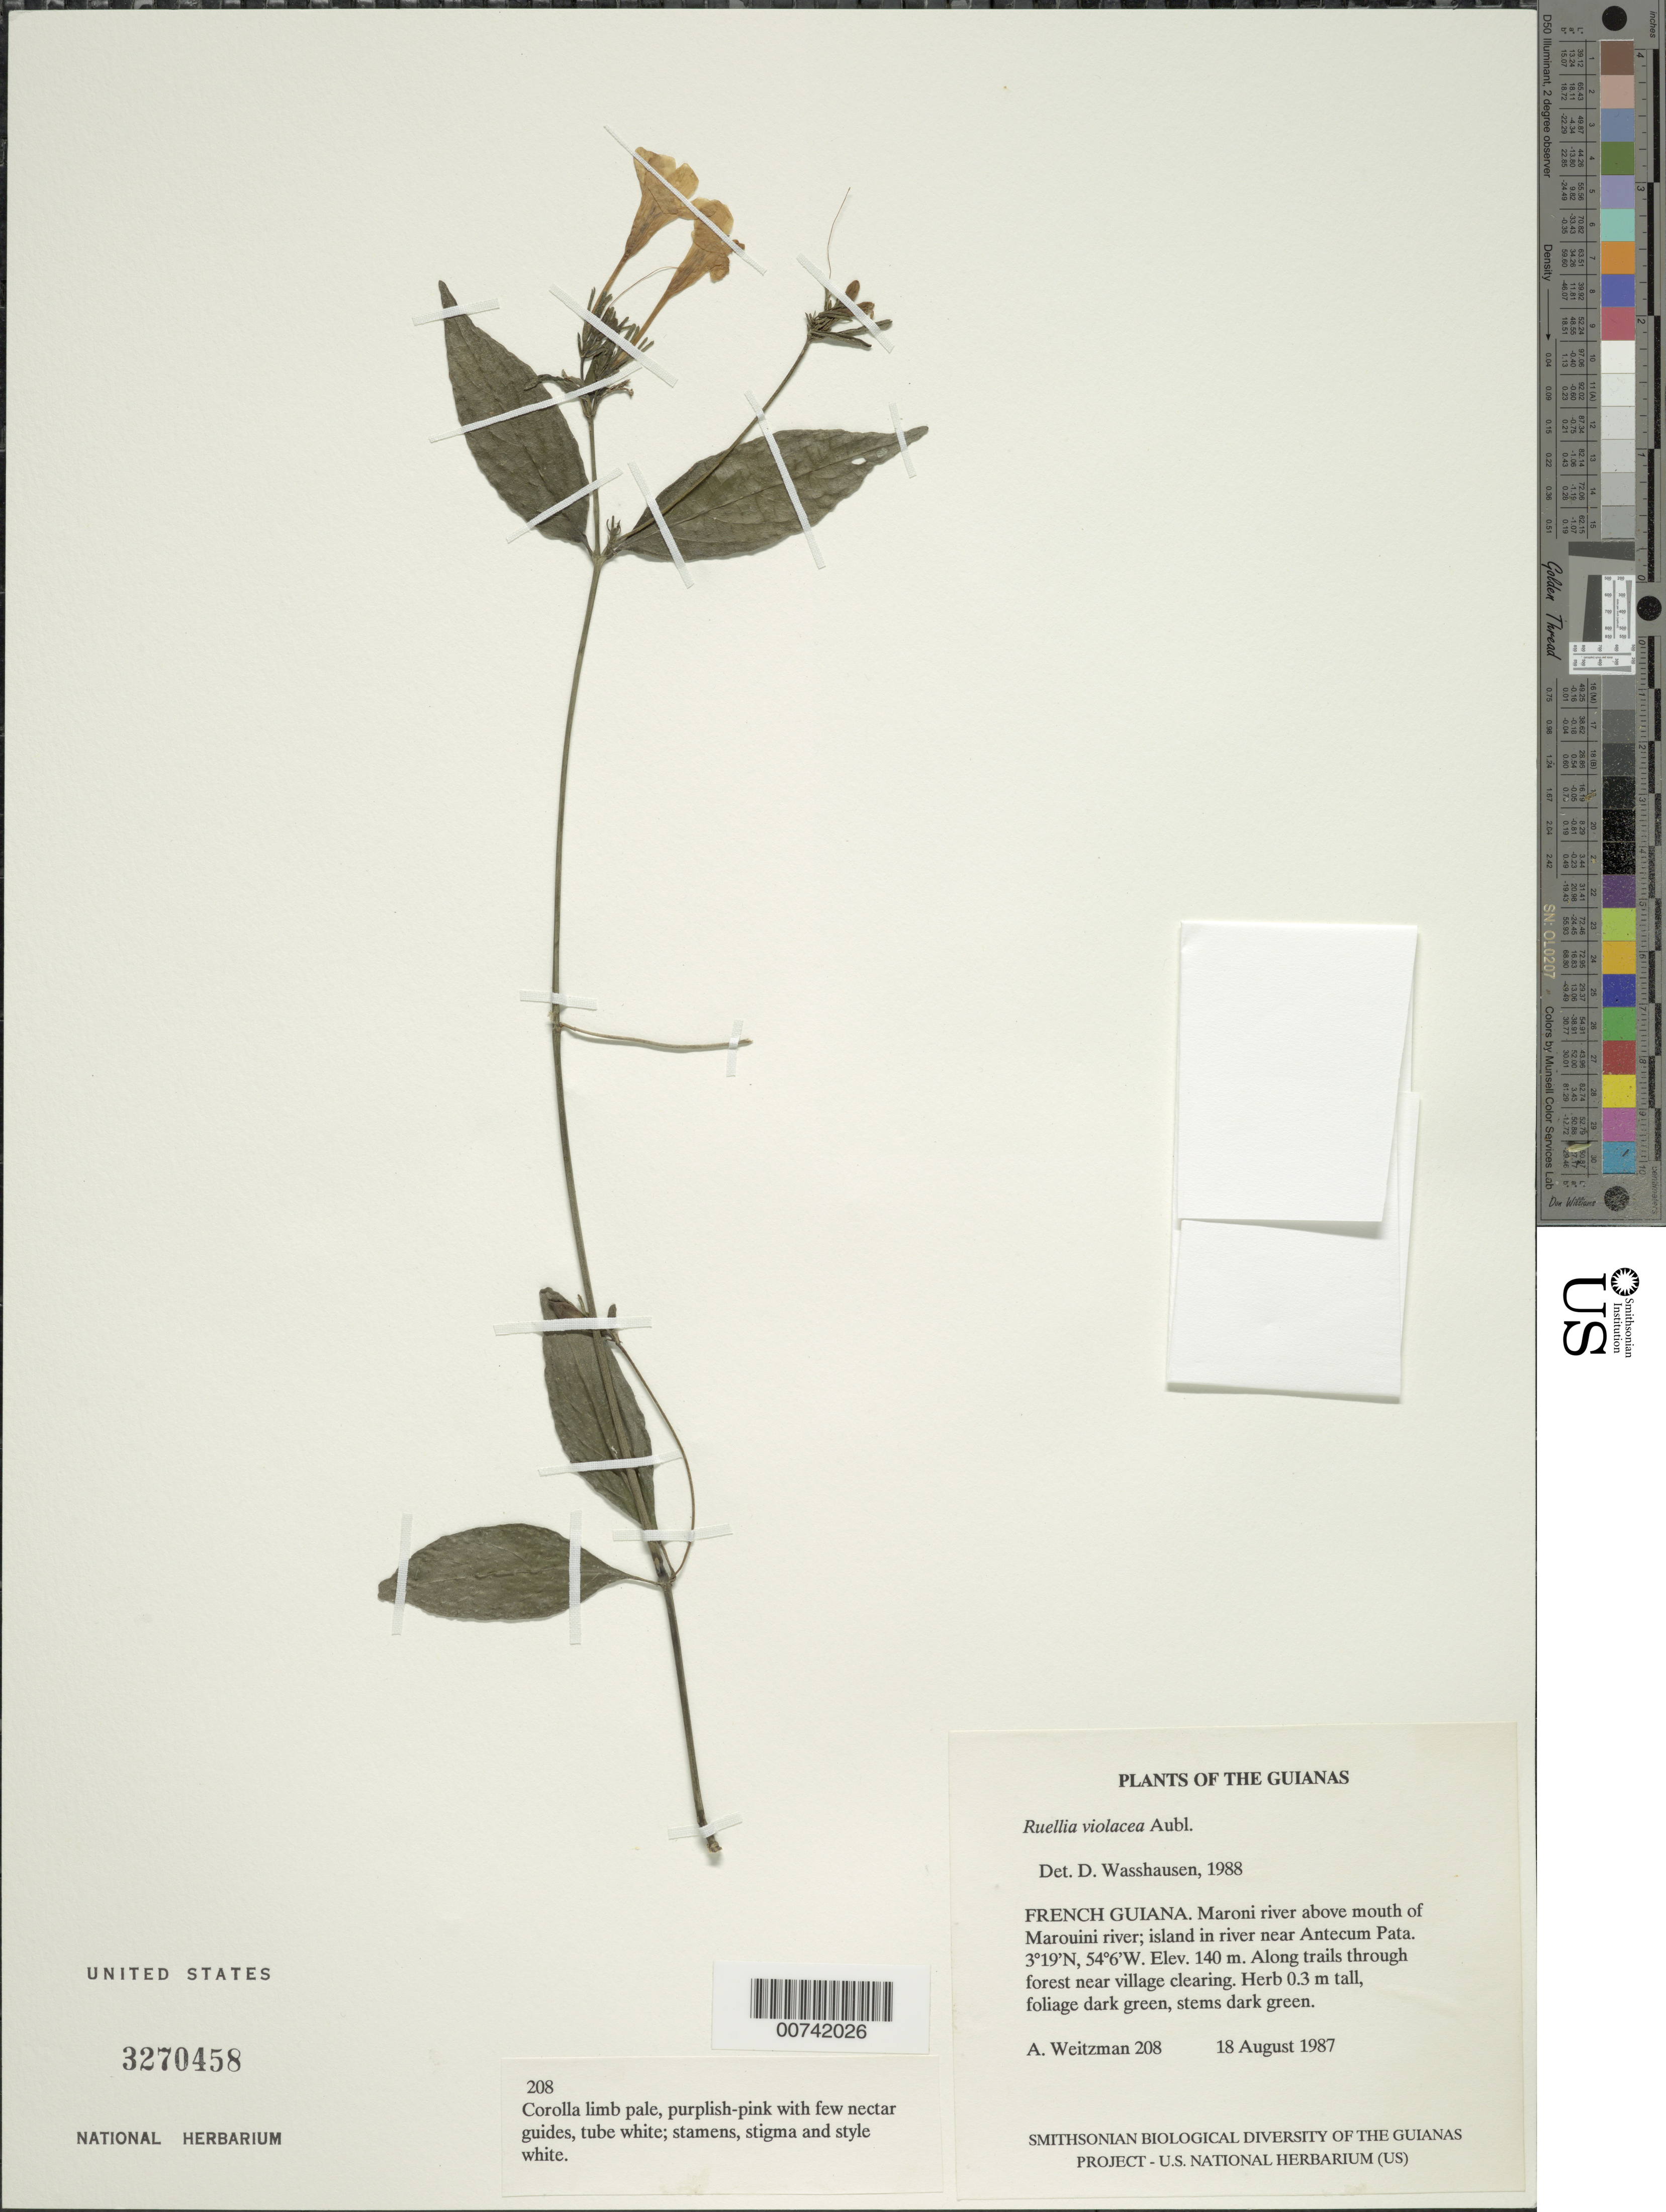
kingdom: Plantae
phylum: Tracheophyta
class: Magnoliopsida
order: Lamiales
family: Acanthaceae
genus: Ruellia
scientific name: Ruellia violacea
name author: Aubl.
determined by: Wasshausen, Dieter C., (BOT), Smithsonian Institution - National Museum of Natural History (UNITED STATES)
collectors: A. L. Weitzman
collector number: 208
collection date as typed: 18 August 1987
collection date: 1987-08-18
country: French Guiana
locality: Maroni river, above mouth of Marouini river; island in river near Antecum Pata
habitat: Along trails through forest near village clearing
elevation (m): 140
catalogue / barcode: US 3270458